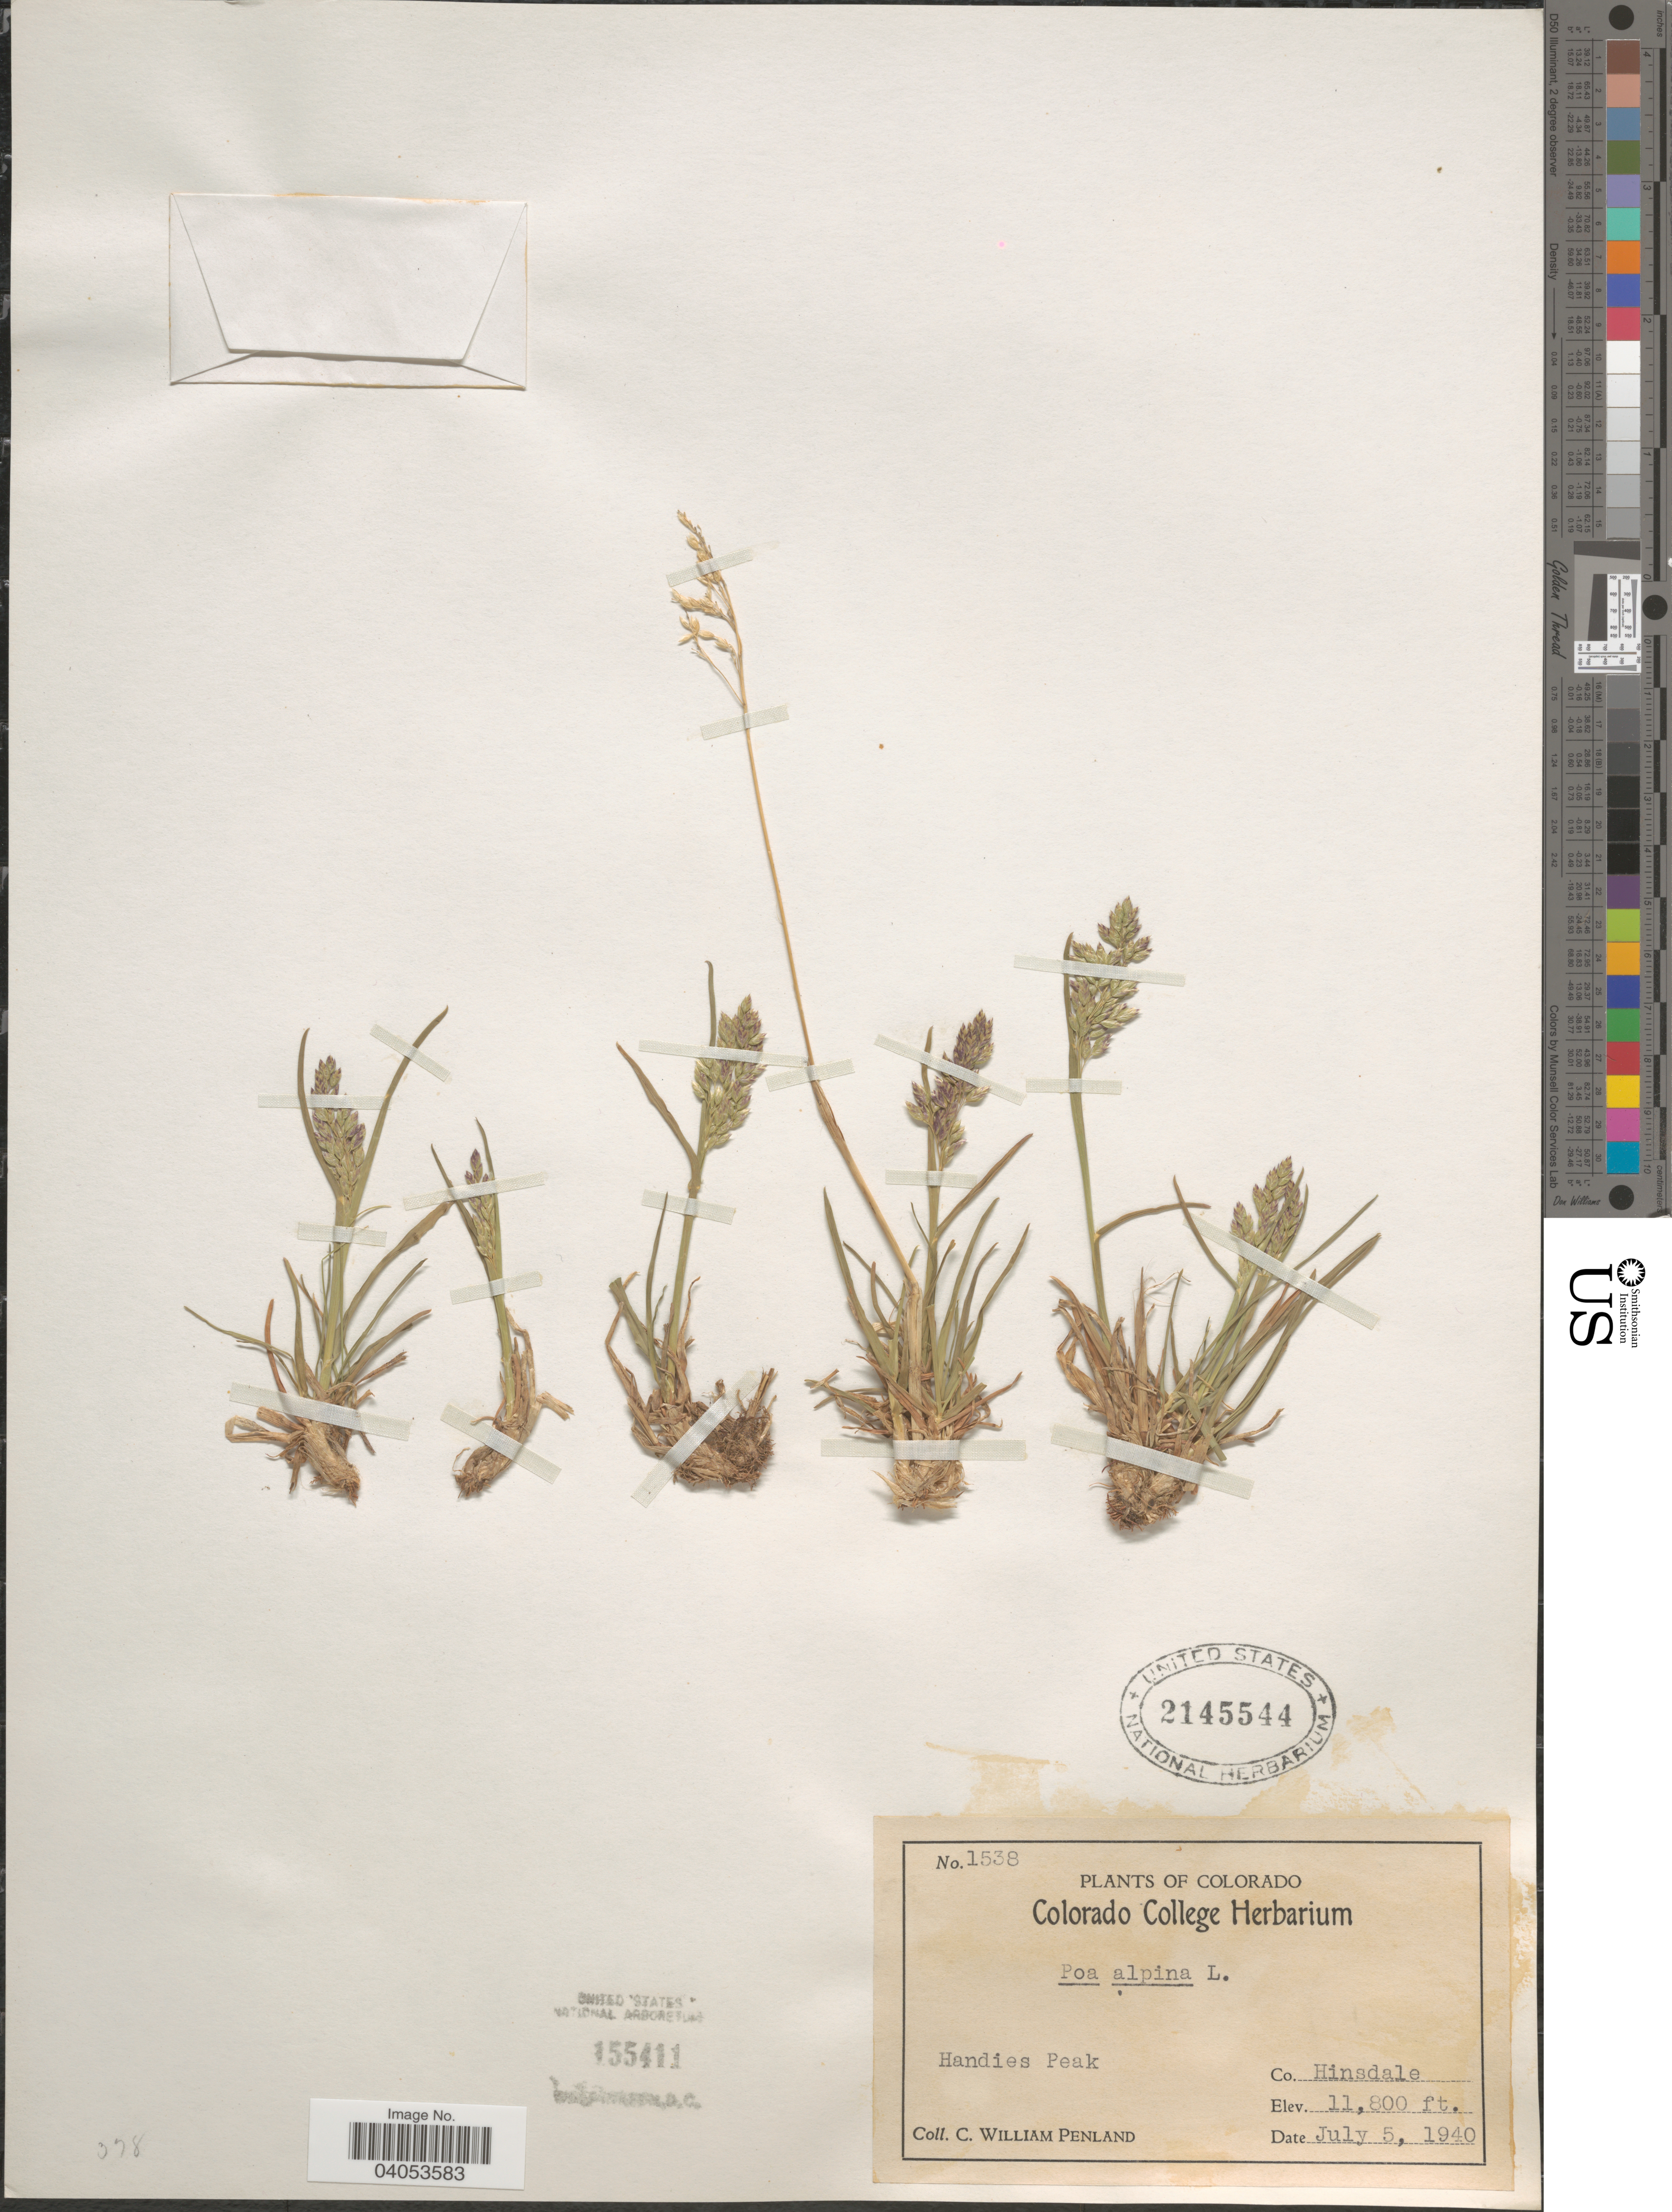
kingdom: Plantae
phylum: Tracheophyta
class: Liliopsida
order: Poales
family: Poaceae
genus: Poa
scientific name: Poa alpina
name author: L.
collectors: C. W. Penland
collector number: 1538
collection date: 1940-07-05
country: United States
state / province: Colorado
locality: Handies Peak. Co. Hinsdale.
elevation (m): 3597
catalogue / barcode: US 2145544